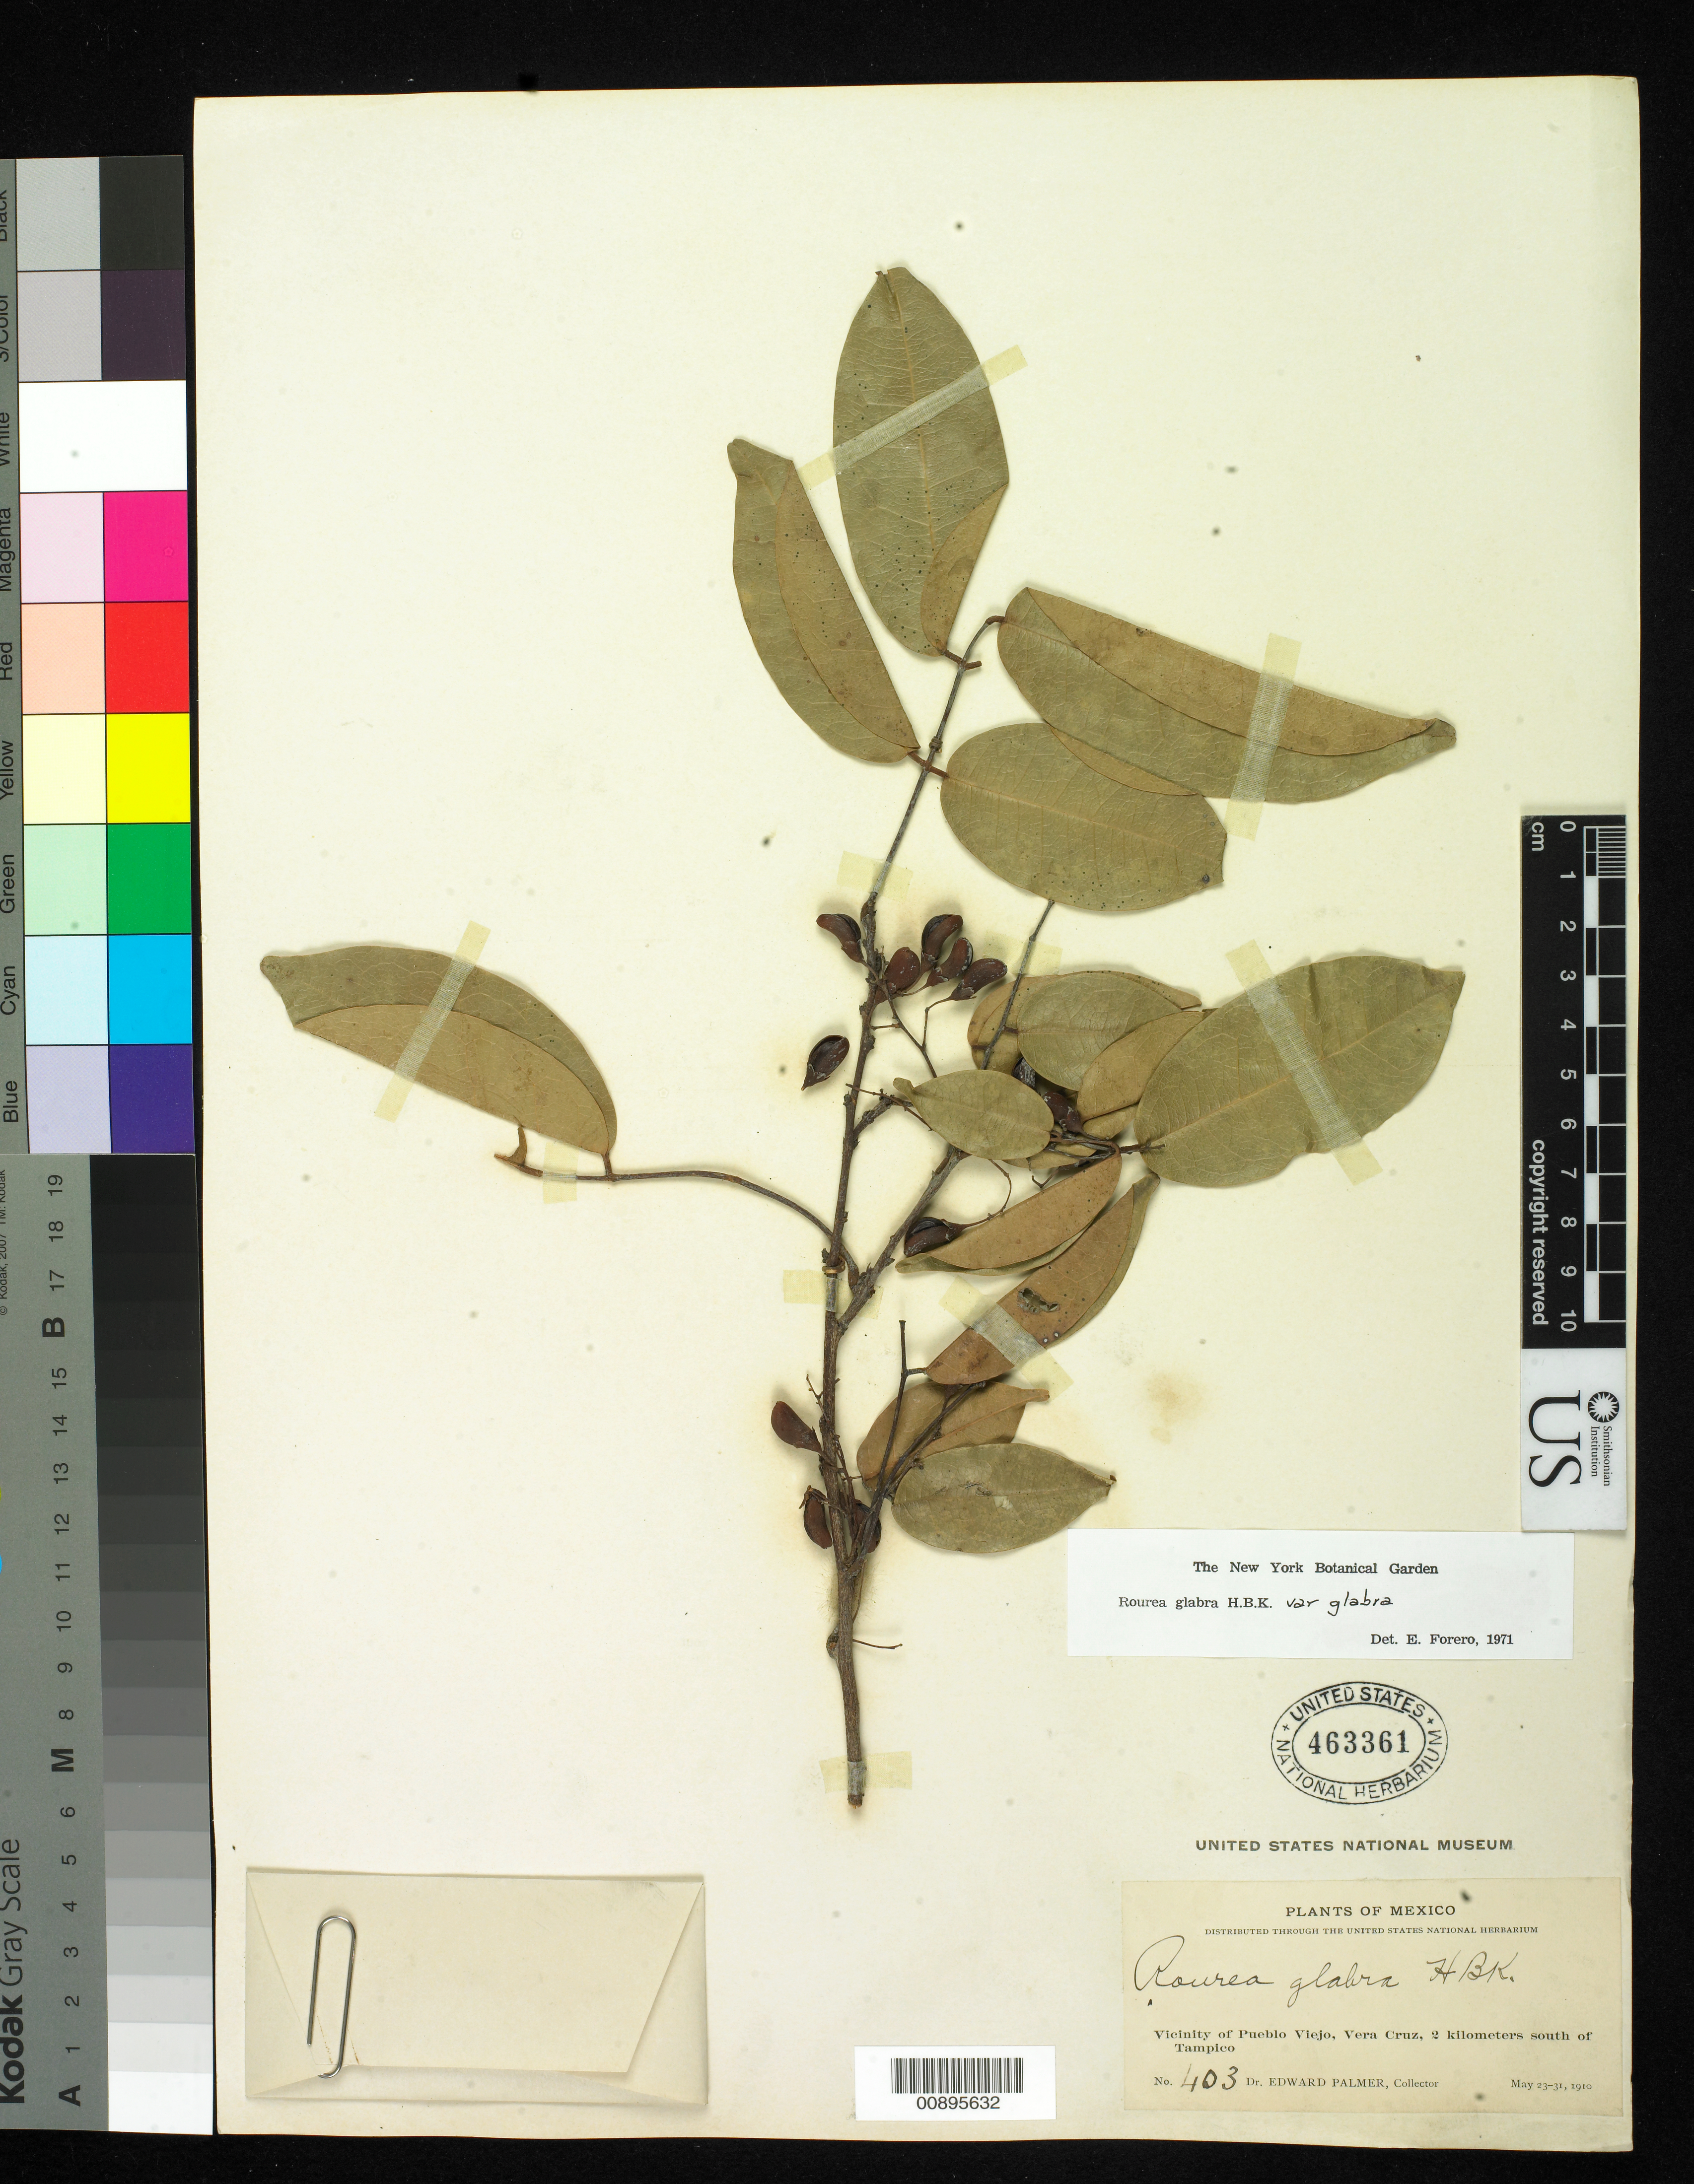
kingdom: Plantae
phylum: Tracheophyta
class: Magnoliopsida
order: Oxalidales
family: Connaraceae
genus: Rourea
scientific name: Rourea glabra var. glabra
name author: Kunth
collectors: E. Palmer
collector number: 403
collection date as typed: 23 May 1910 to 31 May 1910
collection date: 1910-05-23/1910-05-31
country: Mexico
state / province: Veracruz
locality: Vicinity of Pueblo Viejo, Veracruz, 2 kilometers south of Tampico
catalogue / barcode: US 463361